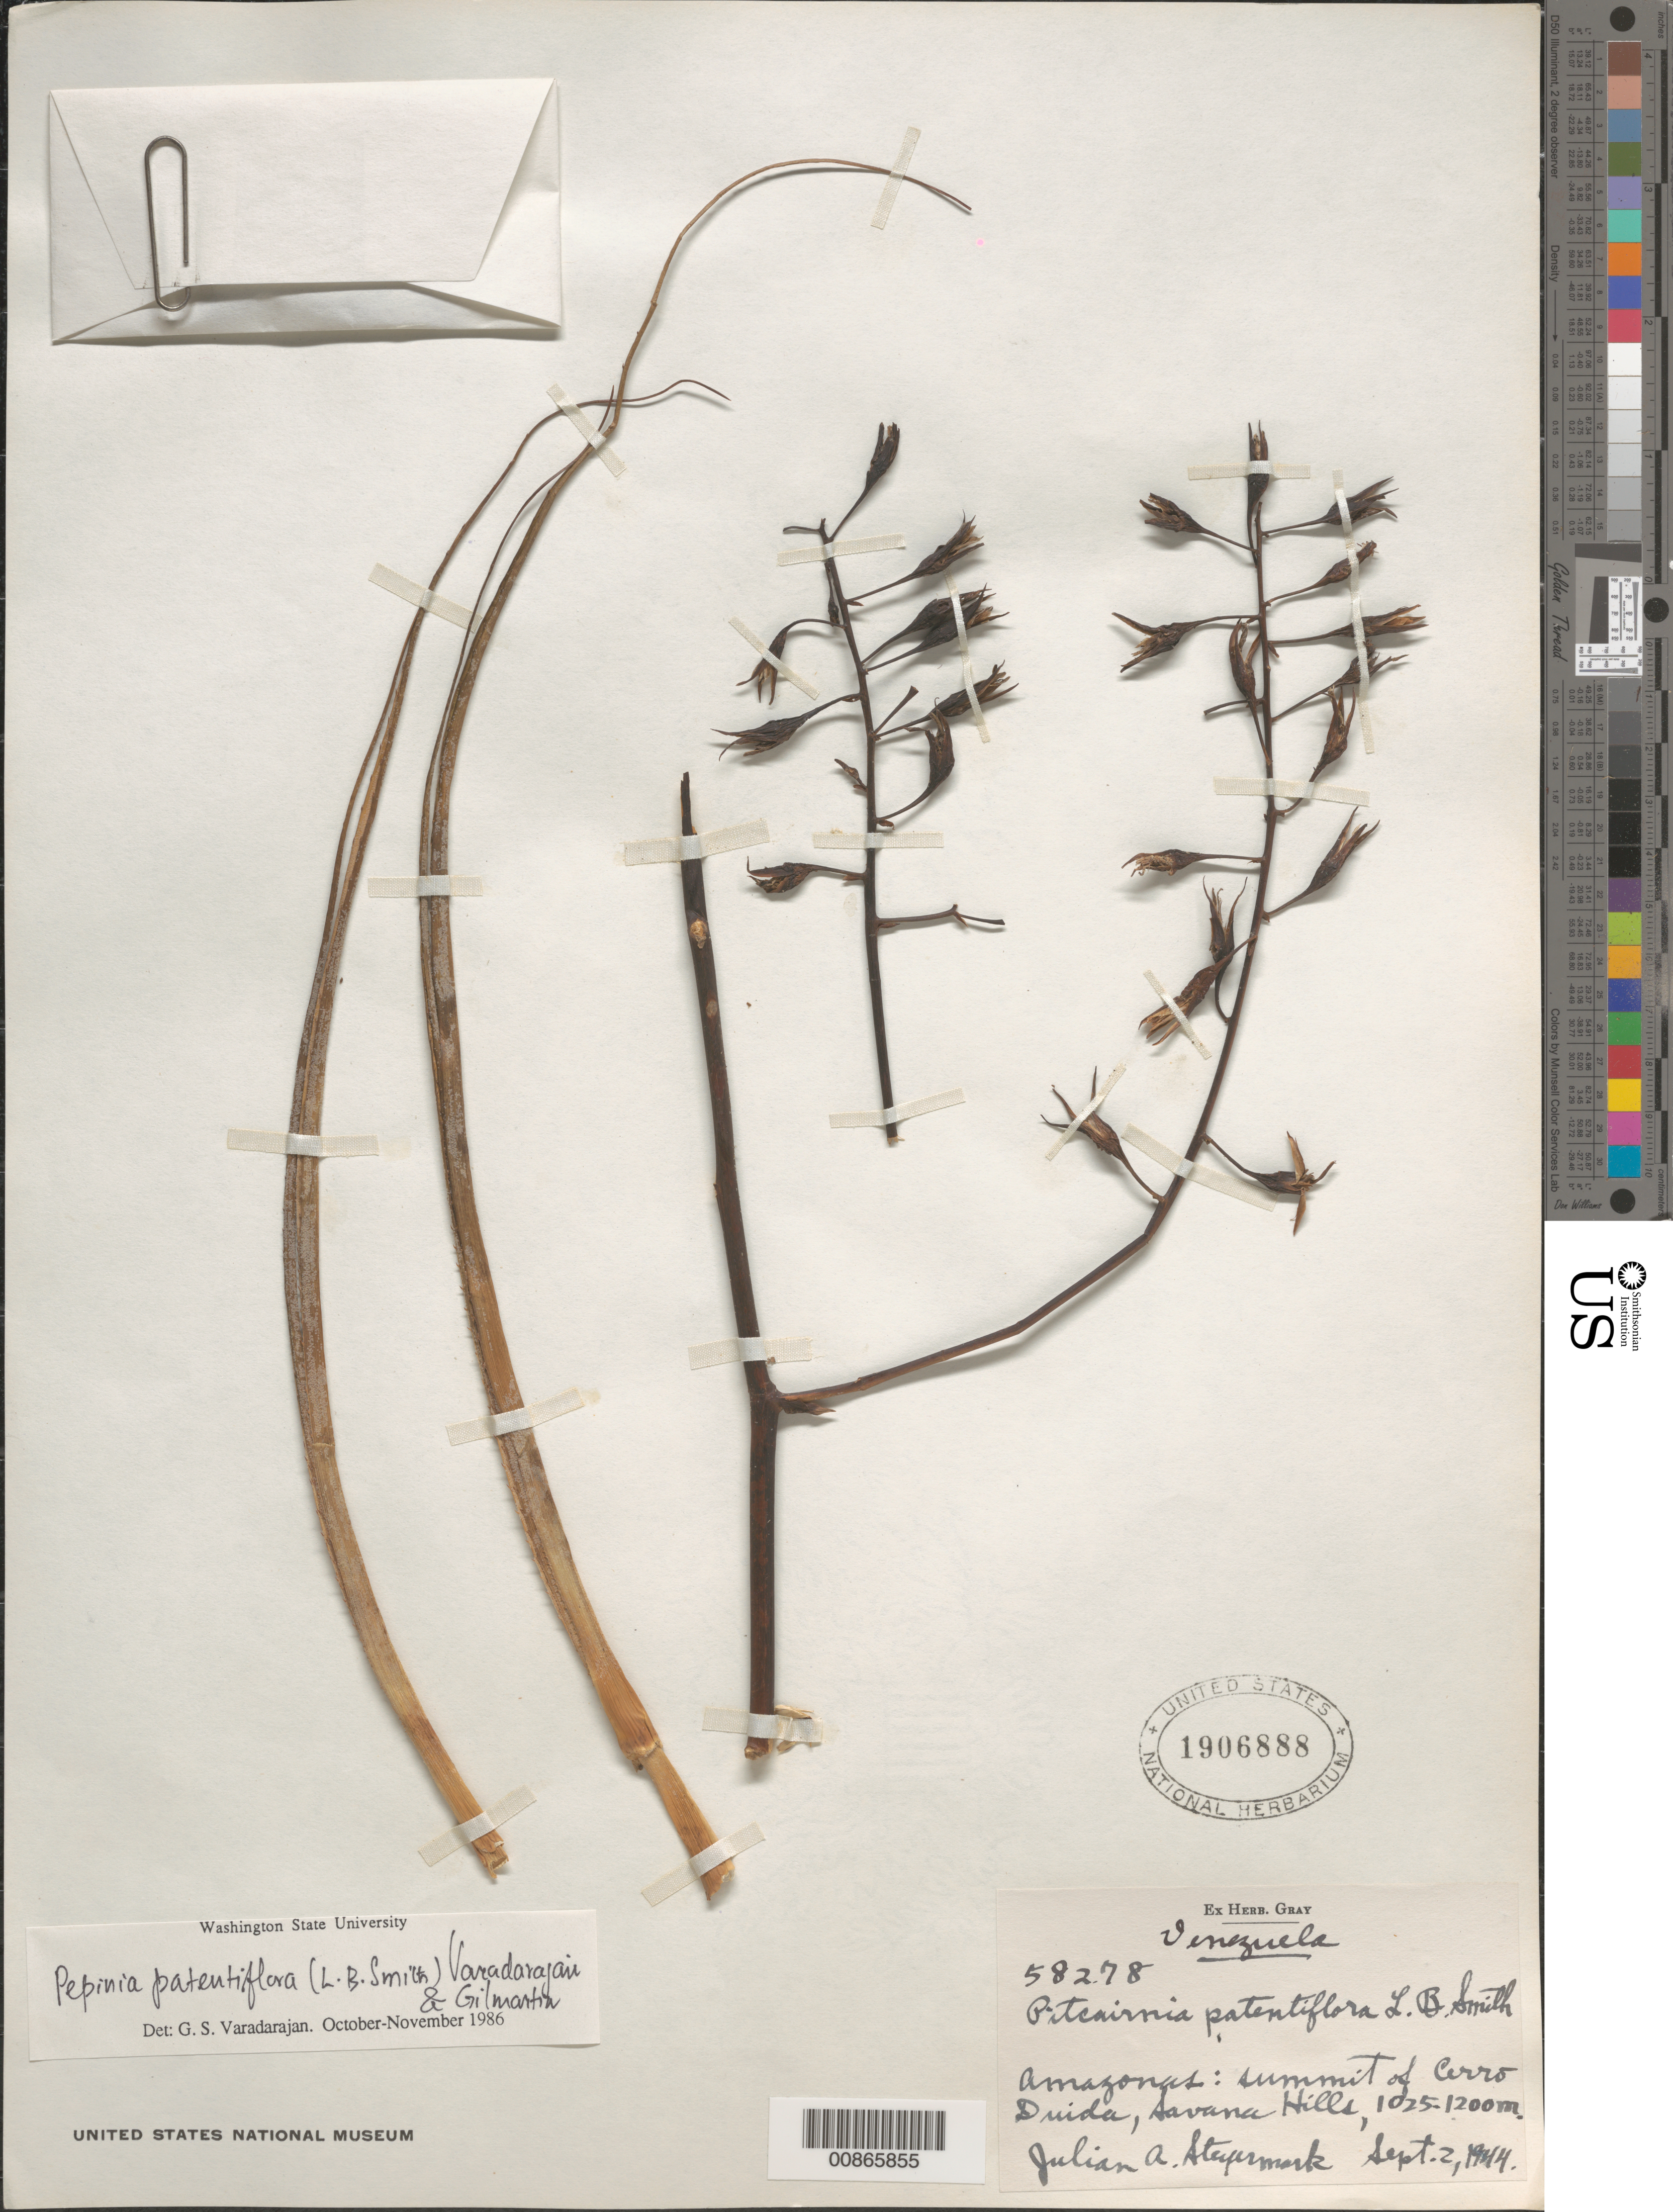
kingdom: Plantae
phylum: Tracheophyta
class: Liliopsida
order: Poales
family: Bromeliaceae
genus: Pitcairnia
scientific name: Pitcairnia patentiflora var. patentiflora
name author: L.B. Sm.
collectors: J. Steyermark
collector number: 58278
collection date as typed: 2-Sep-44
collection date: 1944-09-02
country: Venezuela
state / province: Amazonas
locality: Cerro Duida, summit, Caño Negro, Savanna Hills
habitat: Summit of cerro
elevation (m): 1025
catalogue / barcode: US 1906888